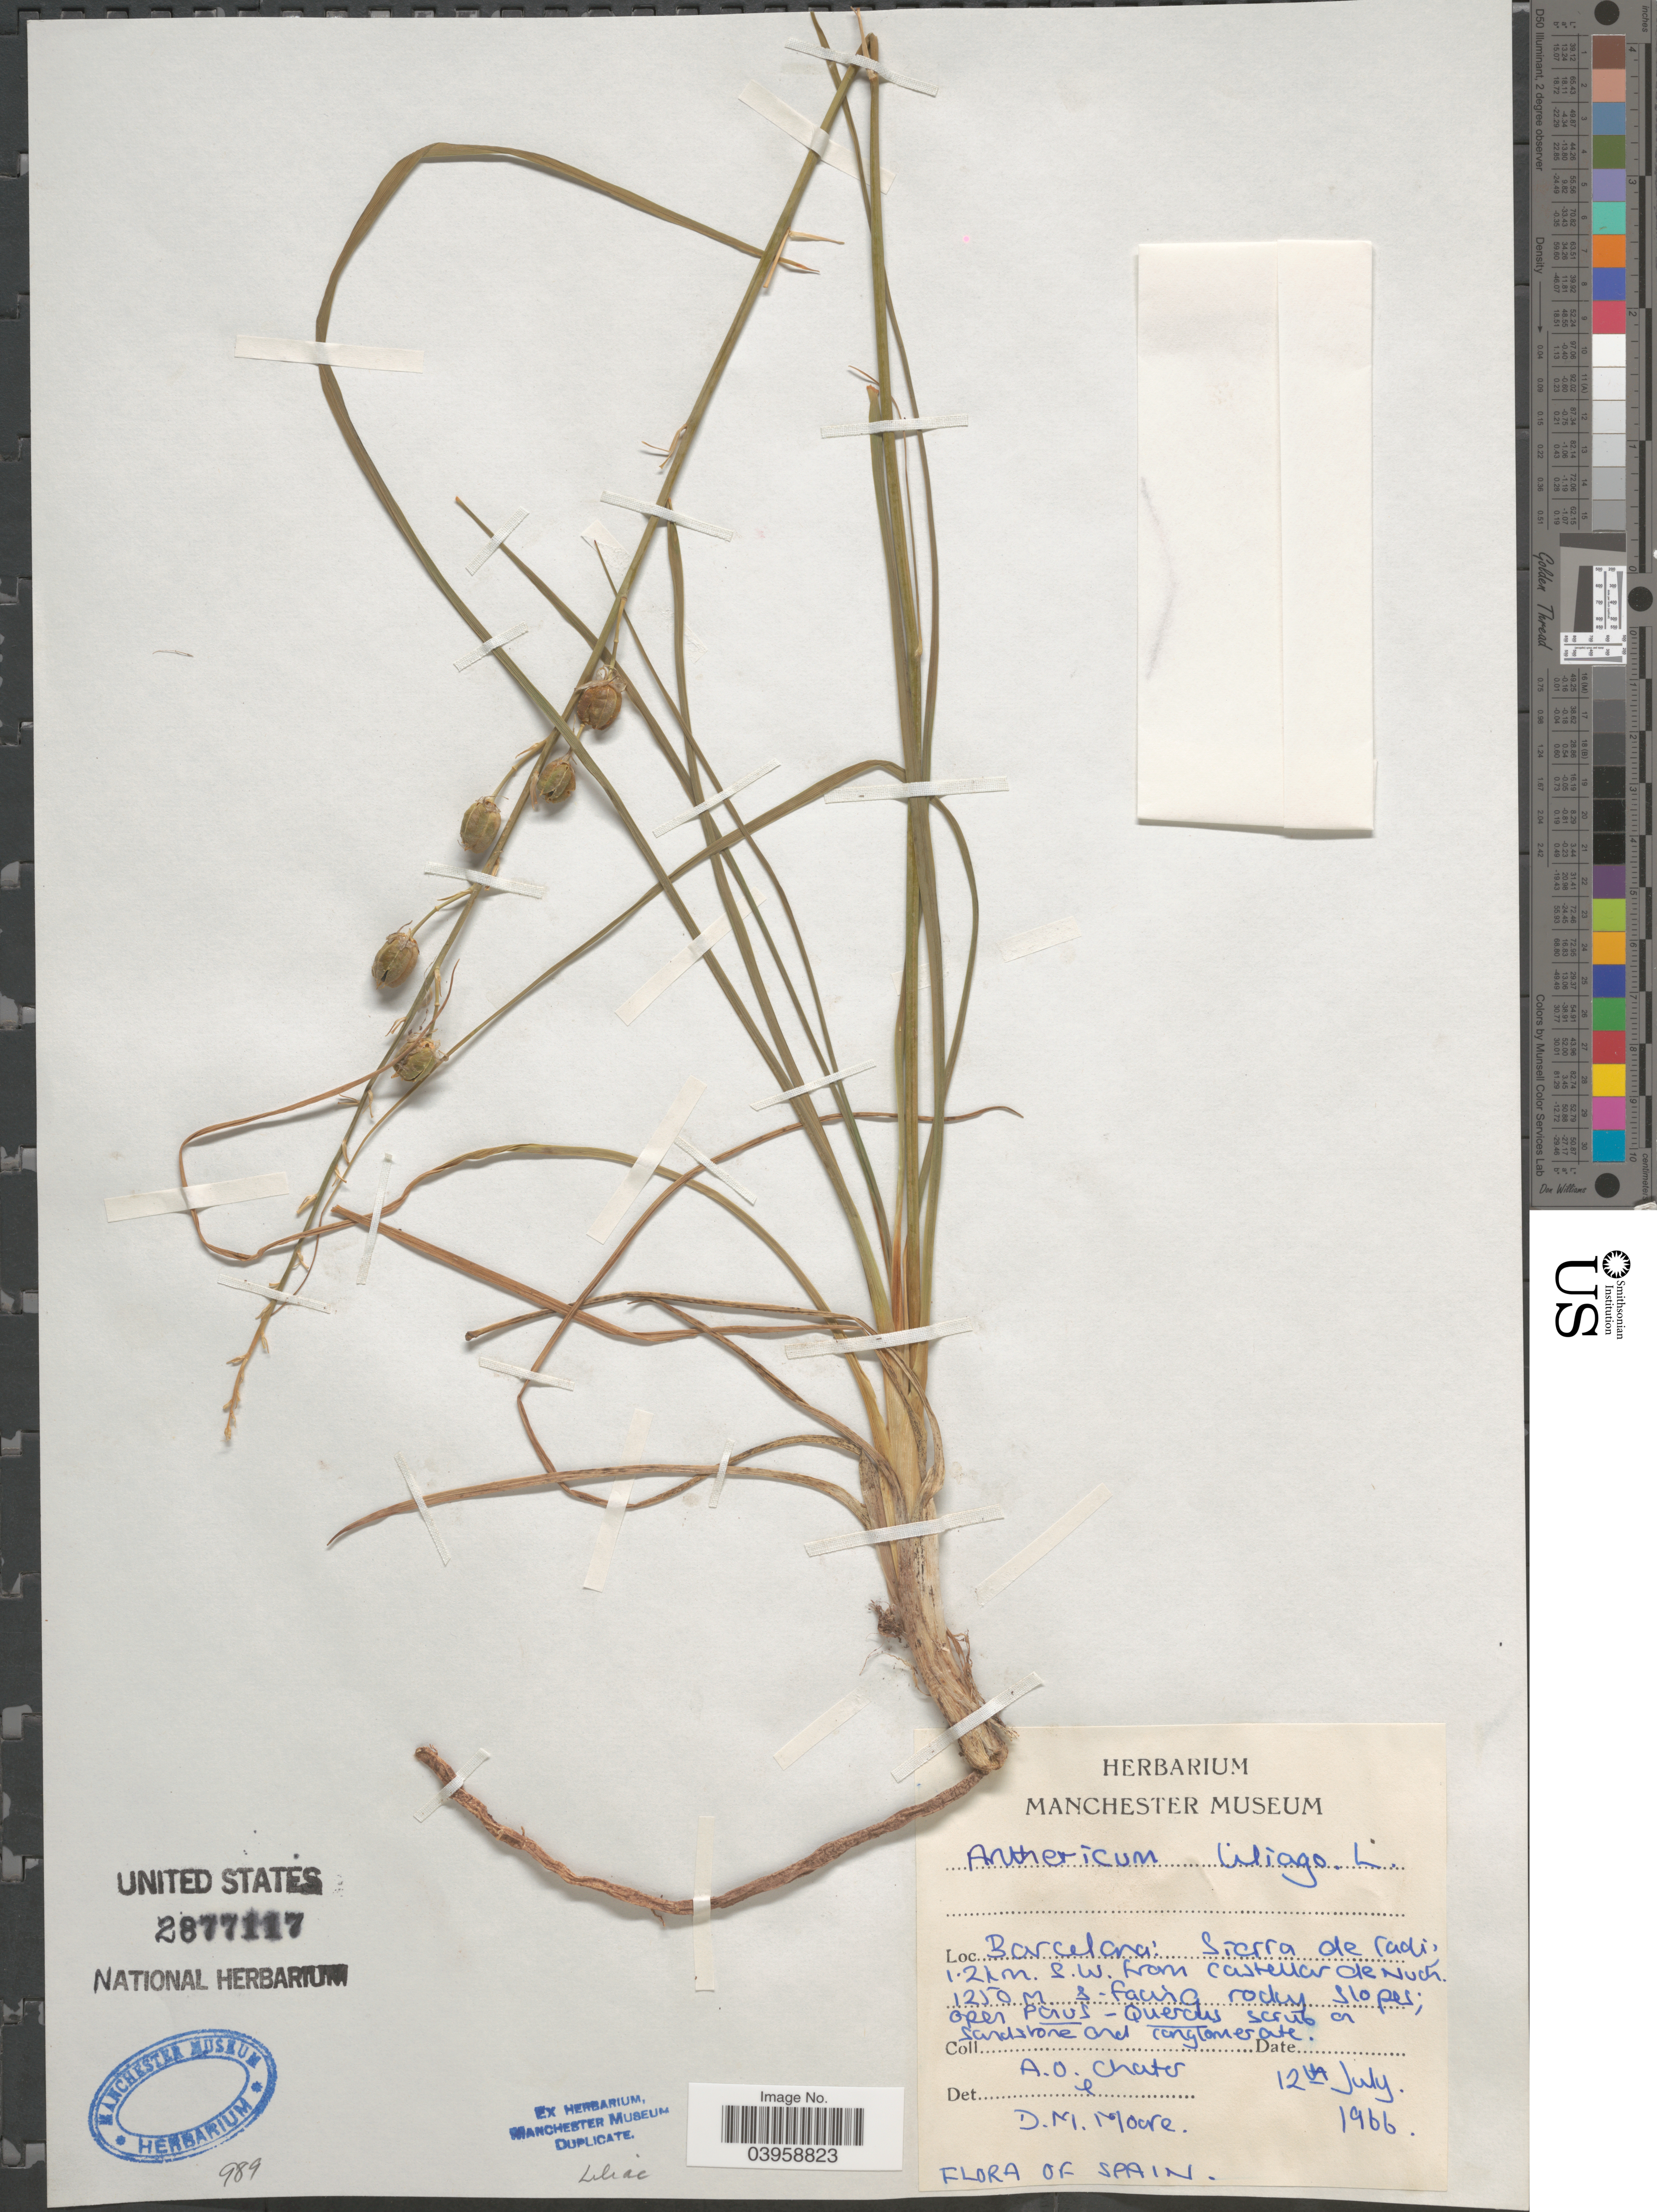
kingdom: Plantae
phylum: Tracheophyta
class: Liliopsida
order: Asparagales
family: Asparagaceae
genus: Anthericum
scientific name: Anthericum liliago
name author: L.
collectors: A. O. Chater & D. Moore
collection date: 1966-07-12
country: Spain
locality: Barcelona: Sierra de radi, 1.2 km. S.W. from Castellar de n'Hug.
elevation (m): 1250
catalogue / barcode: US 2877117